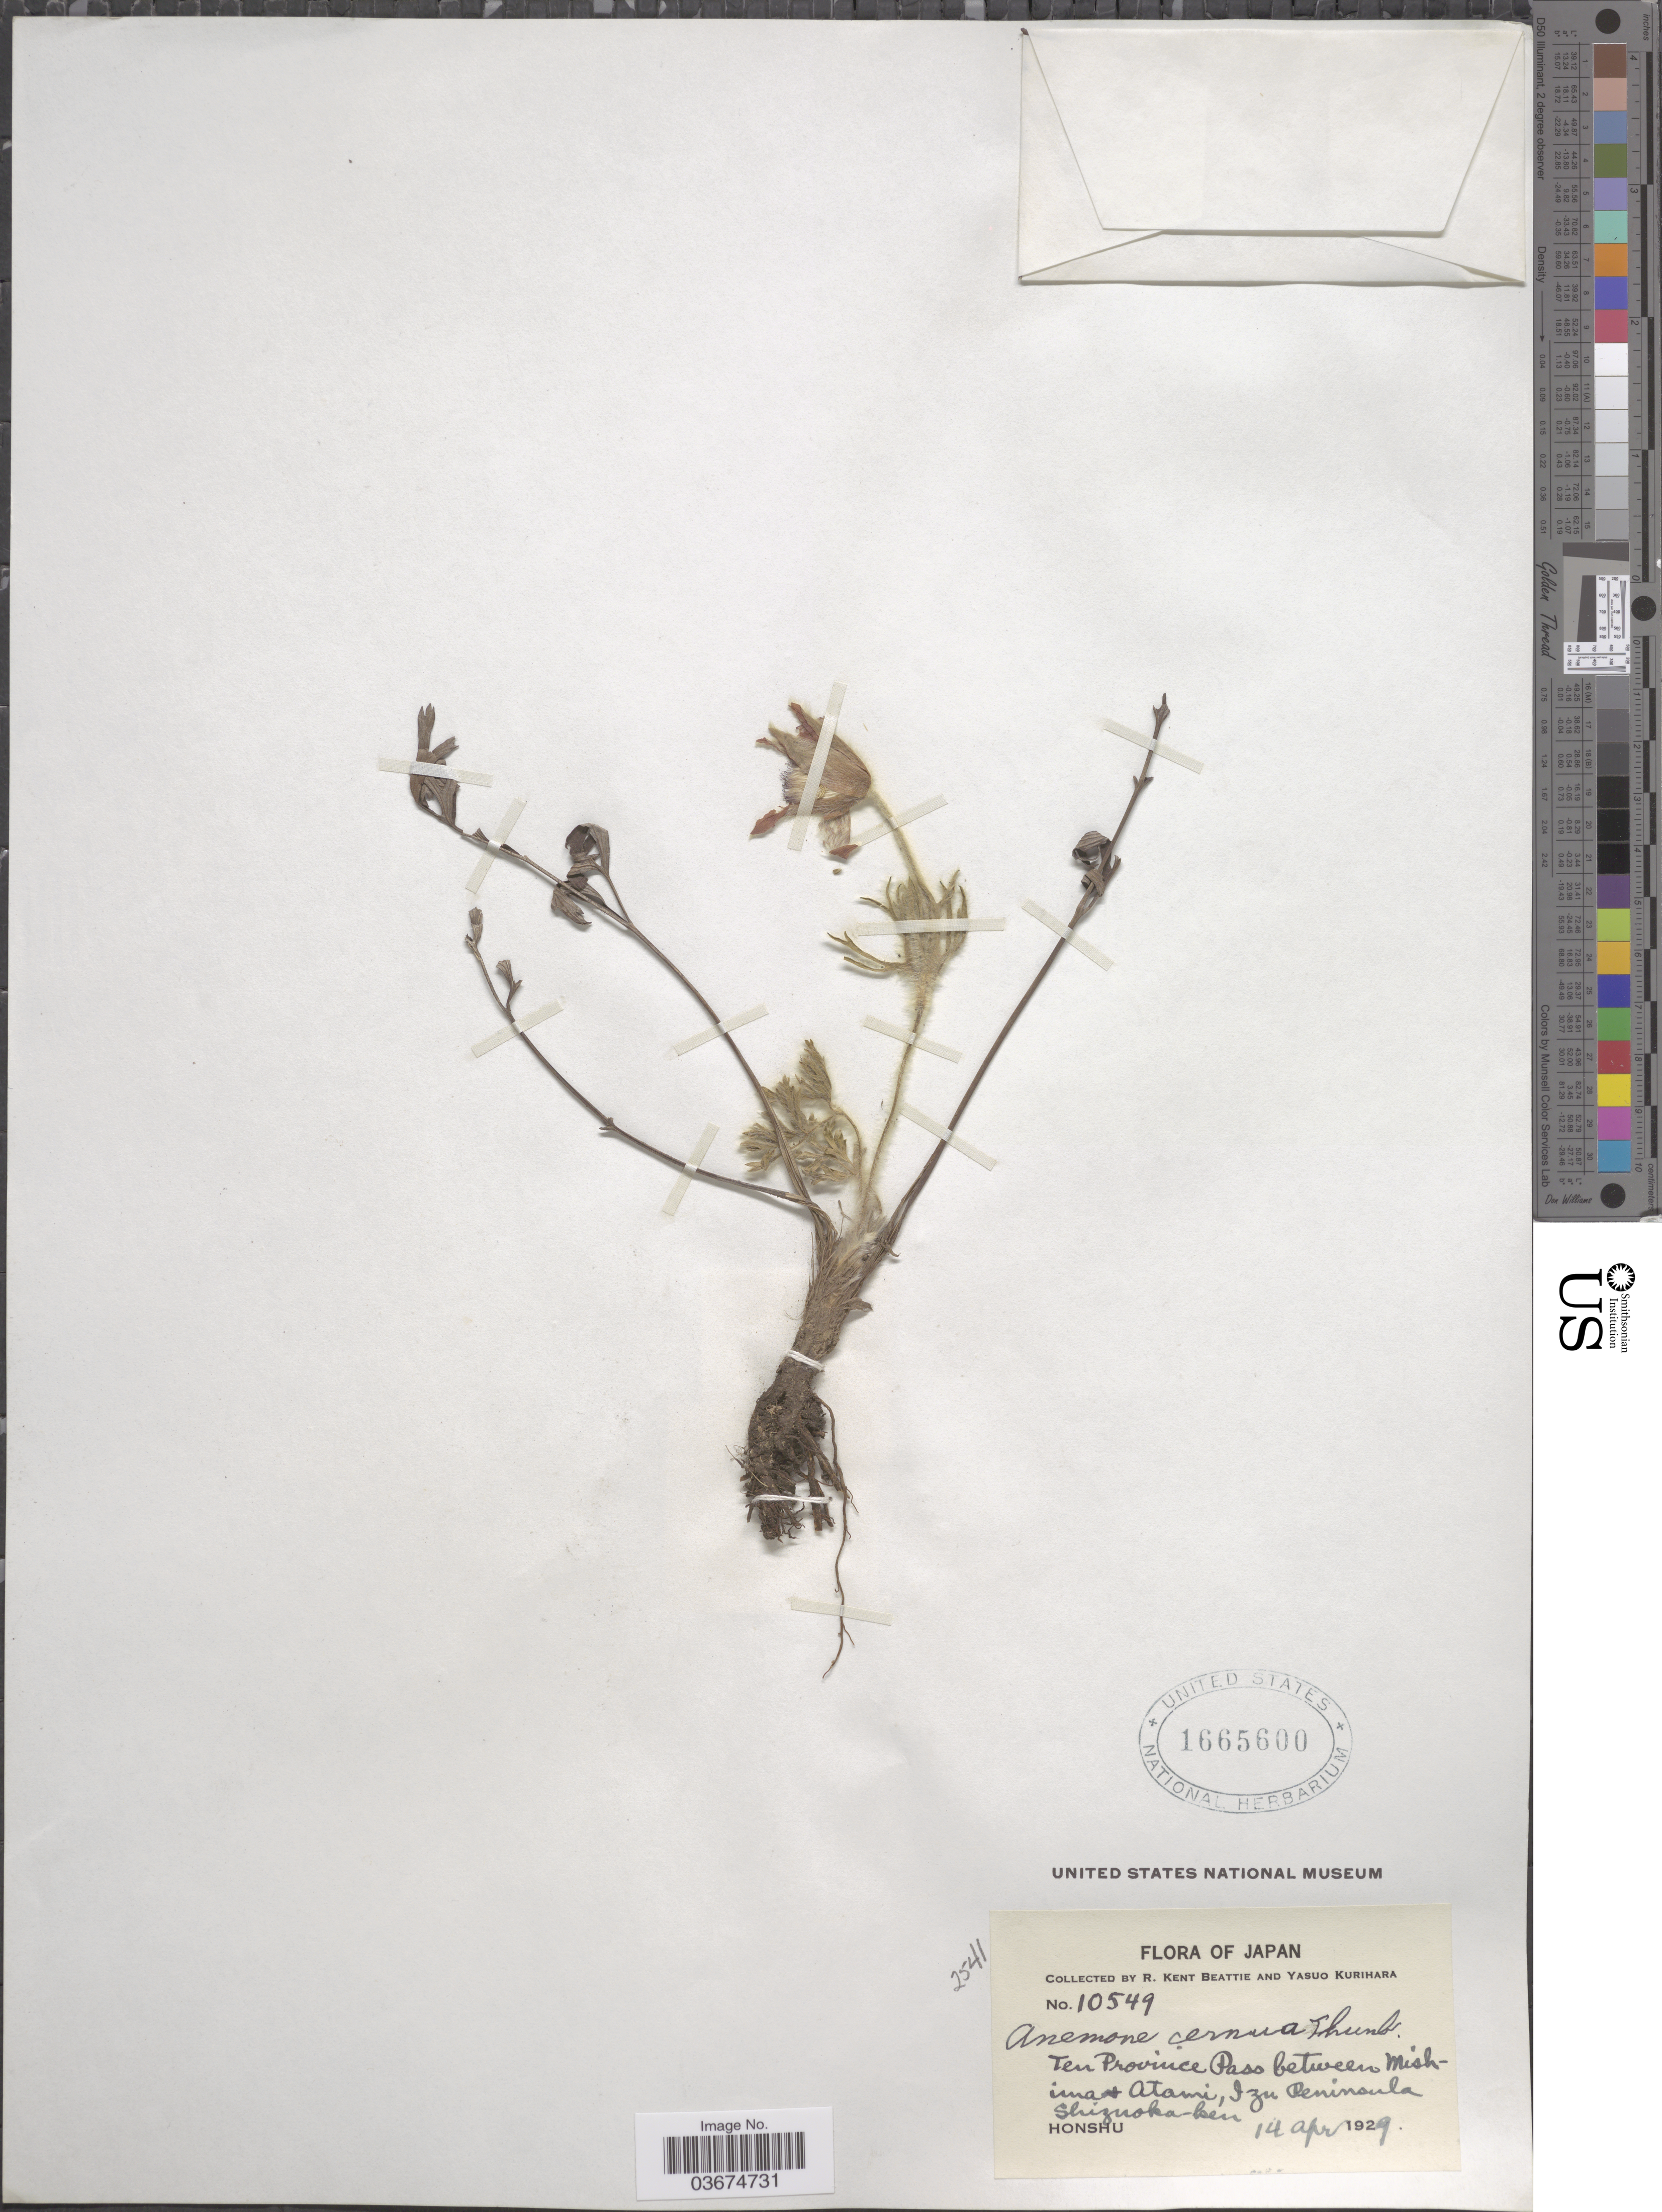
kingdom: Plantae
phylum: Tracheophyta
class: Magnoliopsida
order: Ranunculales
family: Ranunculaceae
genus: Pulsatilla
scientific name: Pulsatilla cernua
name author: (Thunb.) Bercht. & J. Presl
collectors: R. K. Beattie & Y. Kurihara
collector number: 10549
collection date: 1929-04-14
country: Japan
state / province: Sizuoka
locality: Honshu. Ten Province Pass between Mishima Atami, Izu Peninsula Shizuoka-ken.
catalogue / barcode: US 1665600